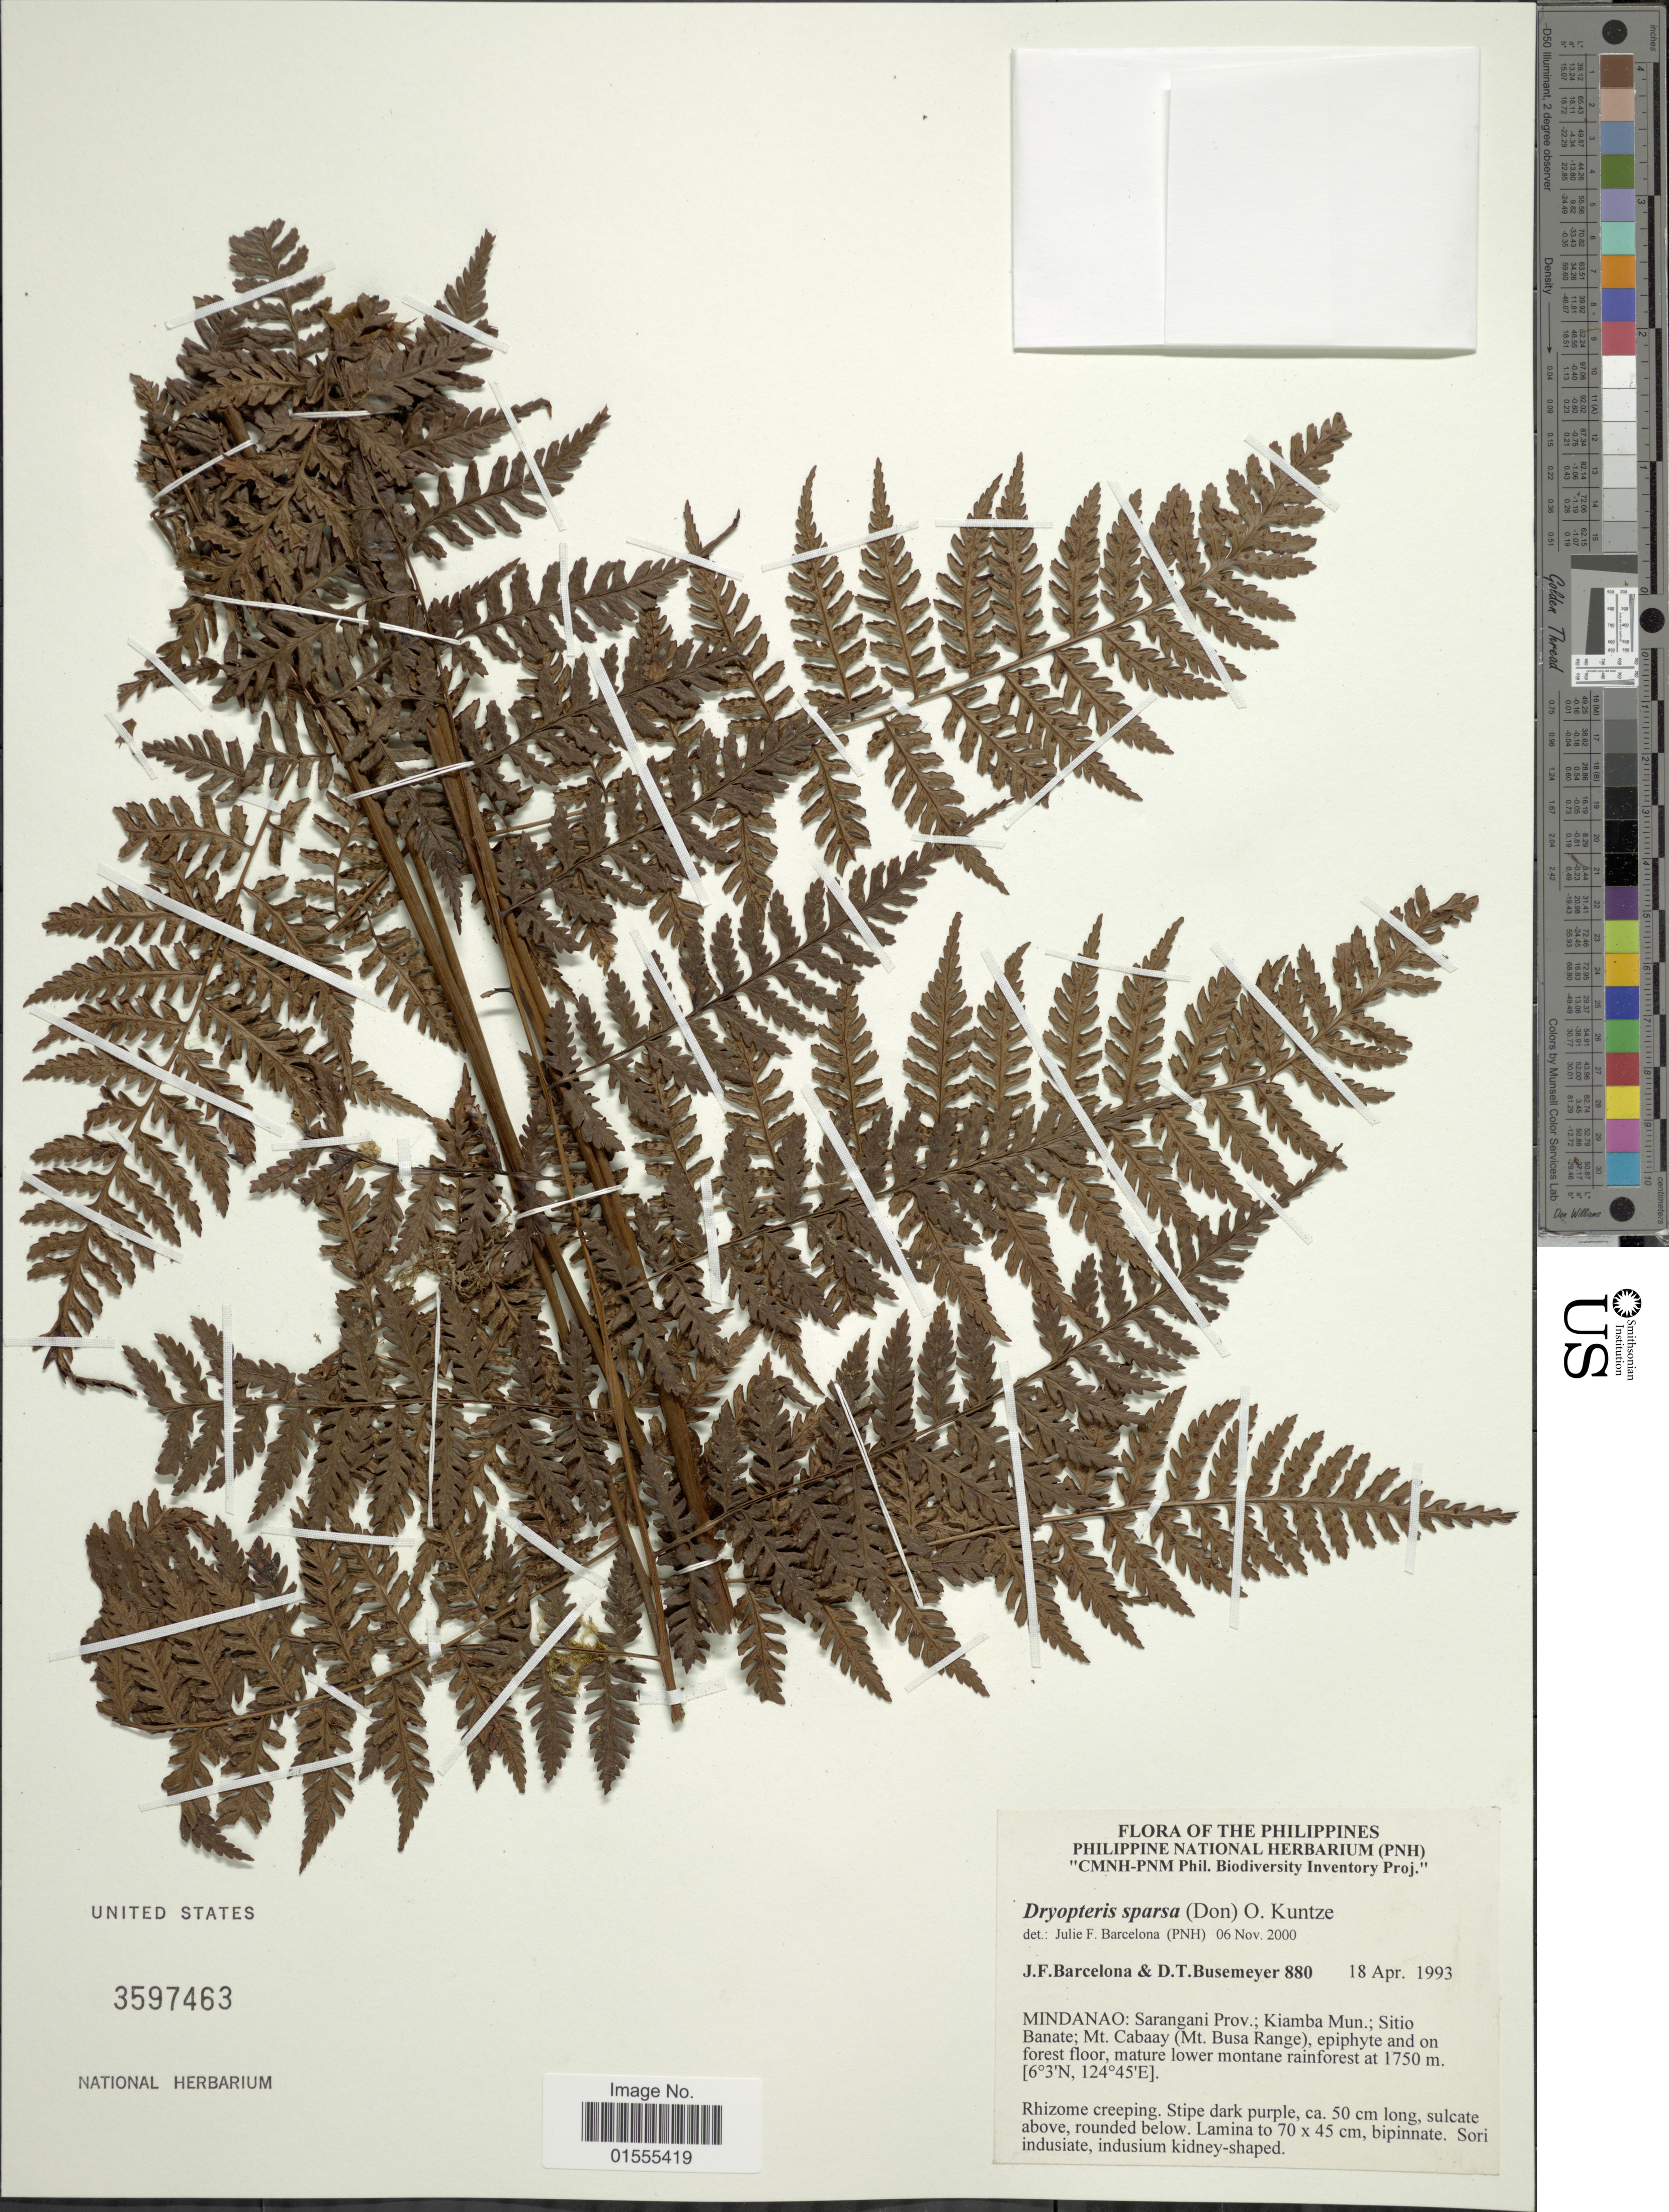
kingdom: Plantae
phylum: Tracheophyta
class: Polypodiopsida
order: Polypodiales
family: Dryopteridaceae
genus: Dryopteris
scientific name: Dryopteris sparsa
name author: (D. Don) Kuntze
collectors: J. F. Barcelona & D. Busemeyer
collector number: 880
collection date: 1993-04-18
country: Philippines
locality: Mindanao: sarangani Prov.; Kiamba Mun; Sitio Banate; Mt Cabaay (Mt Busa Range)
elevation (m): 1750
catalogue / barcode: US 3597463